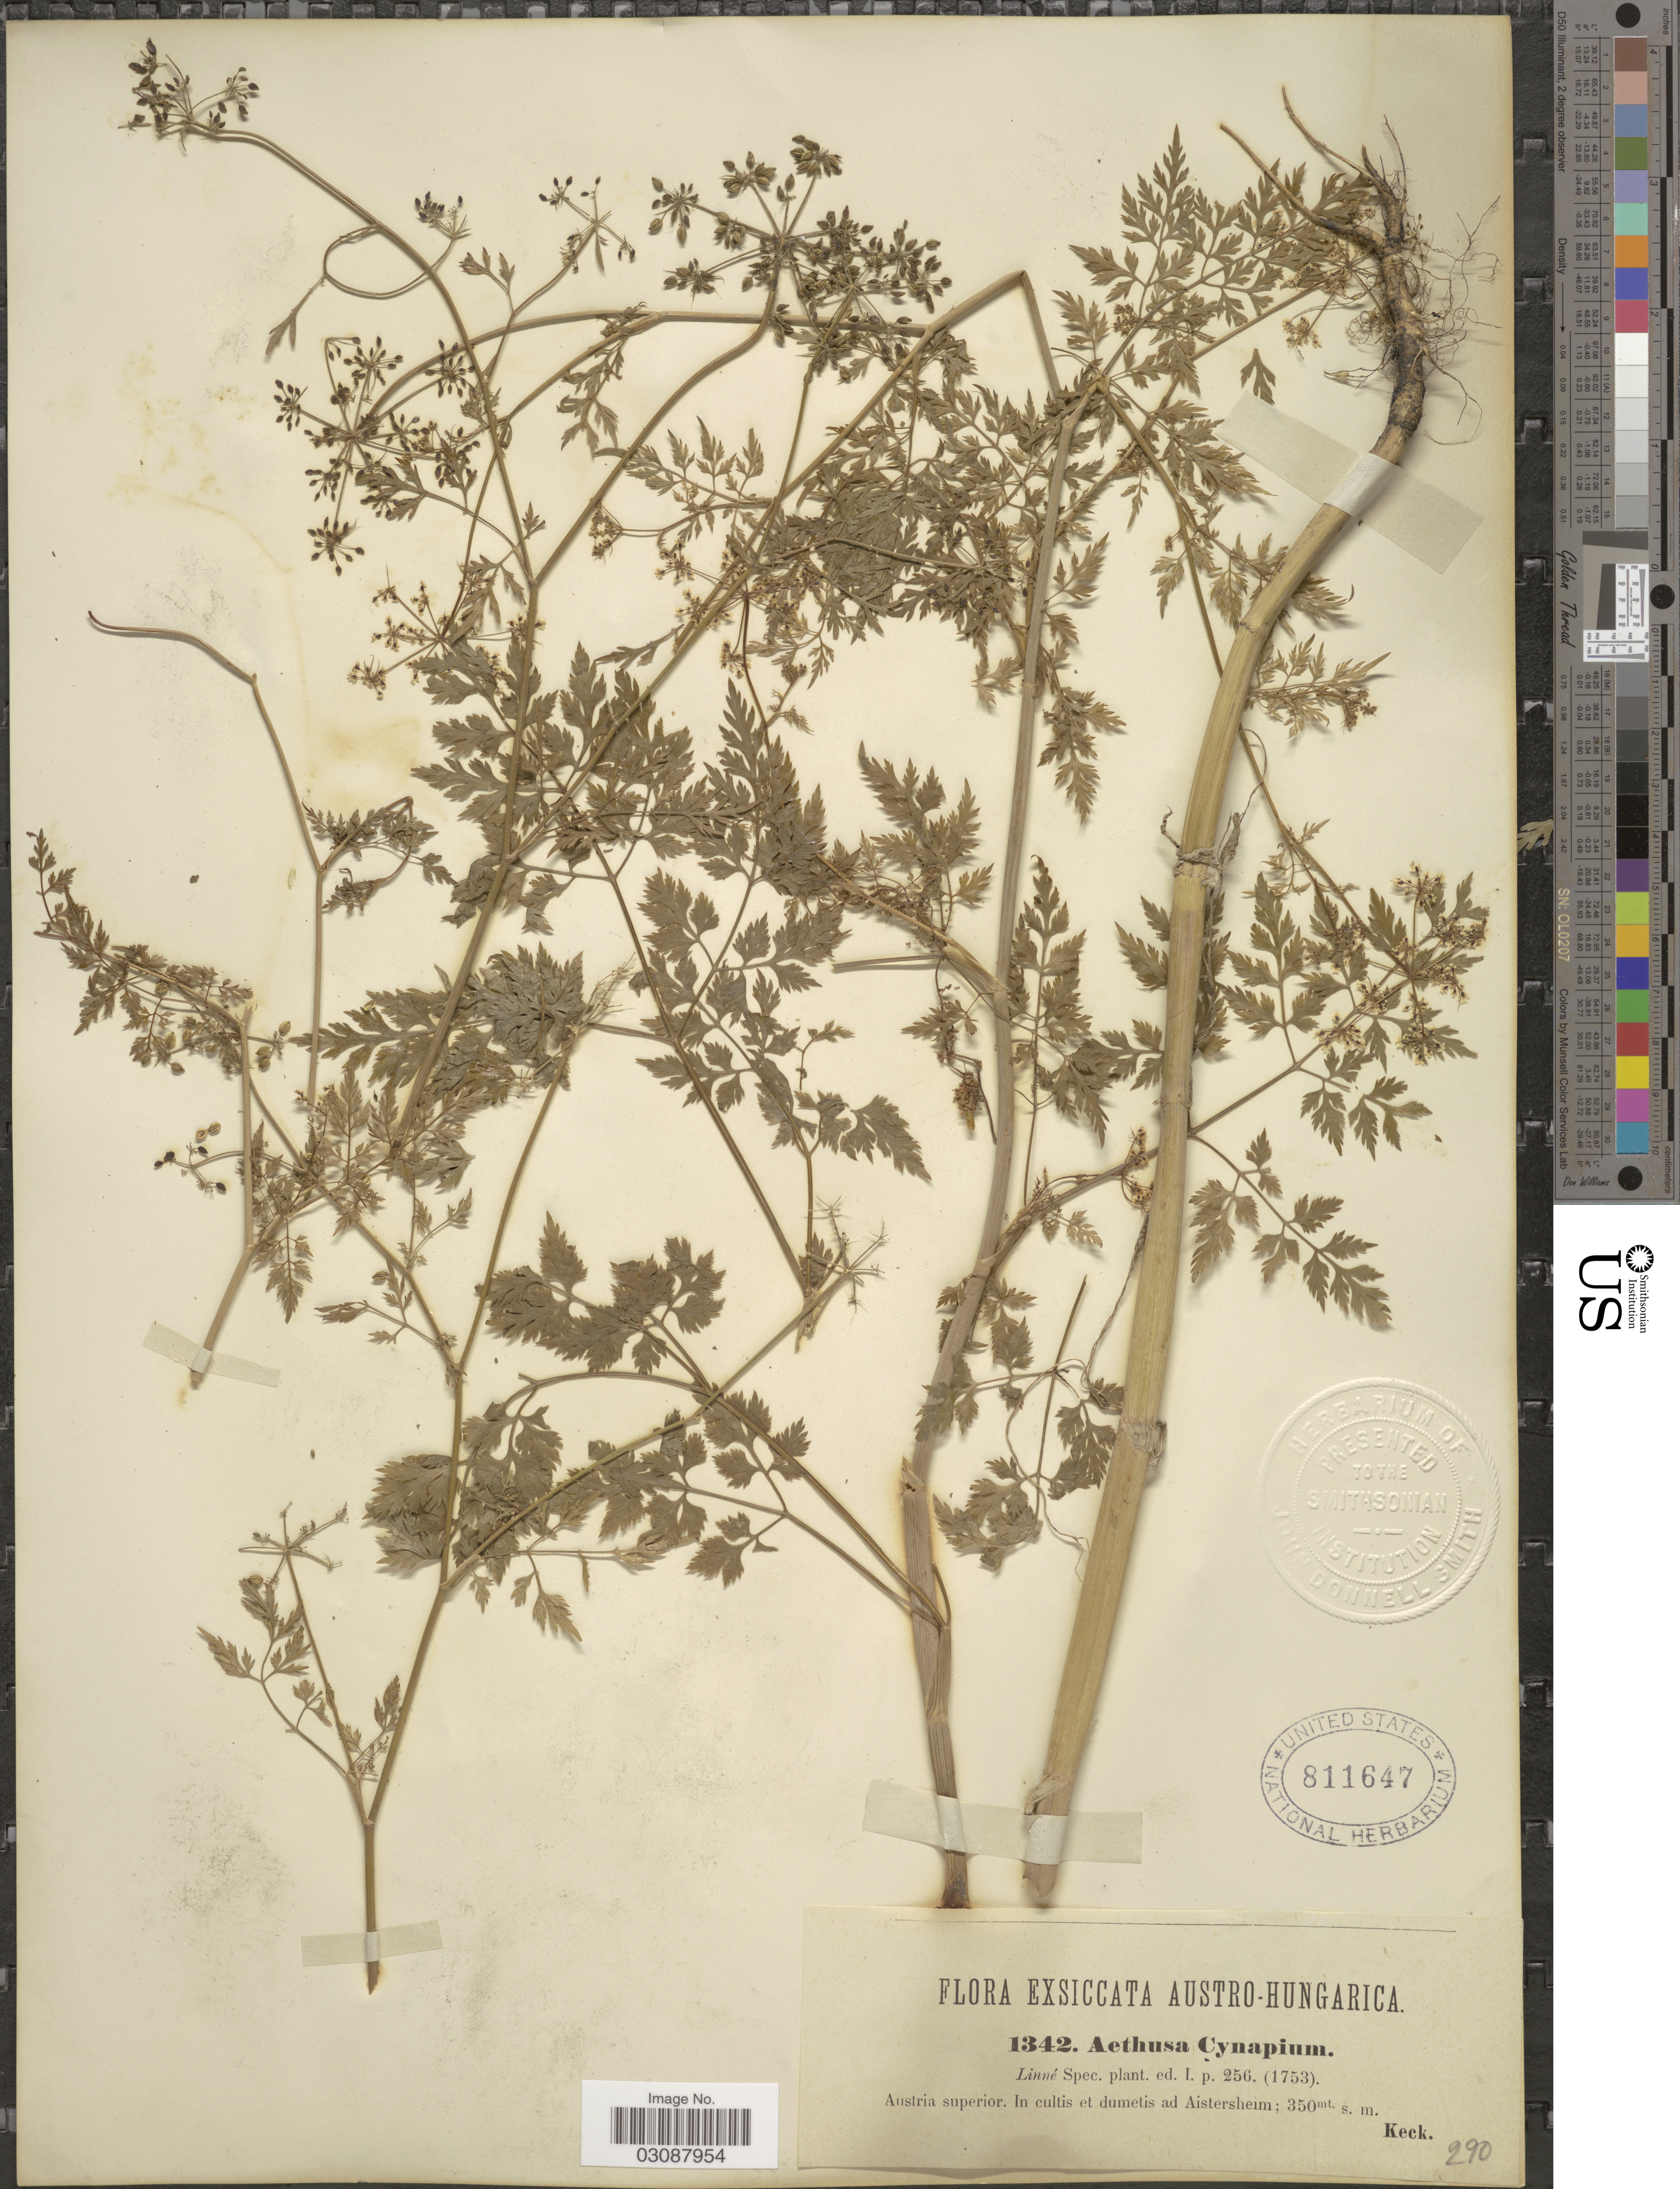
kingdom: Plantae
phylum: Tracheophyta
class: Magnoliopsida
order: Apiales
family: Apiaceae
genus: Aethusa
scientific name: Aethusa cynapium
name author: L.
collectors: -- Keck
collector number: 1342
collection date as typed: Transcribed d/m/y: //1753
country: Austria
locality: Austria superior. In cultis et dumetis ad Aistersheim.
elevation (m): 350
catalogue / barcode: US 811647